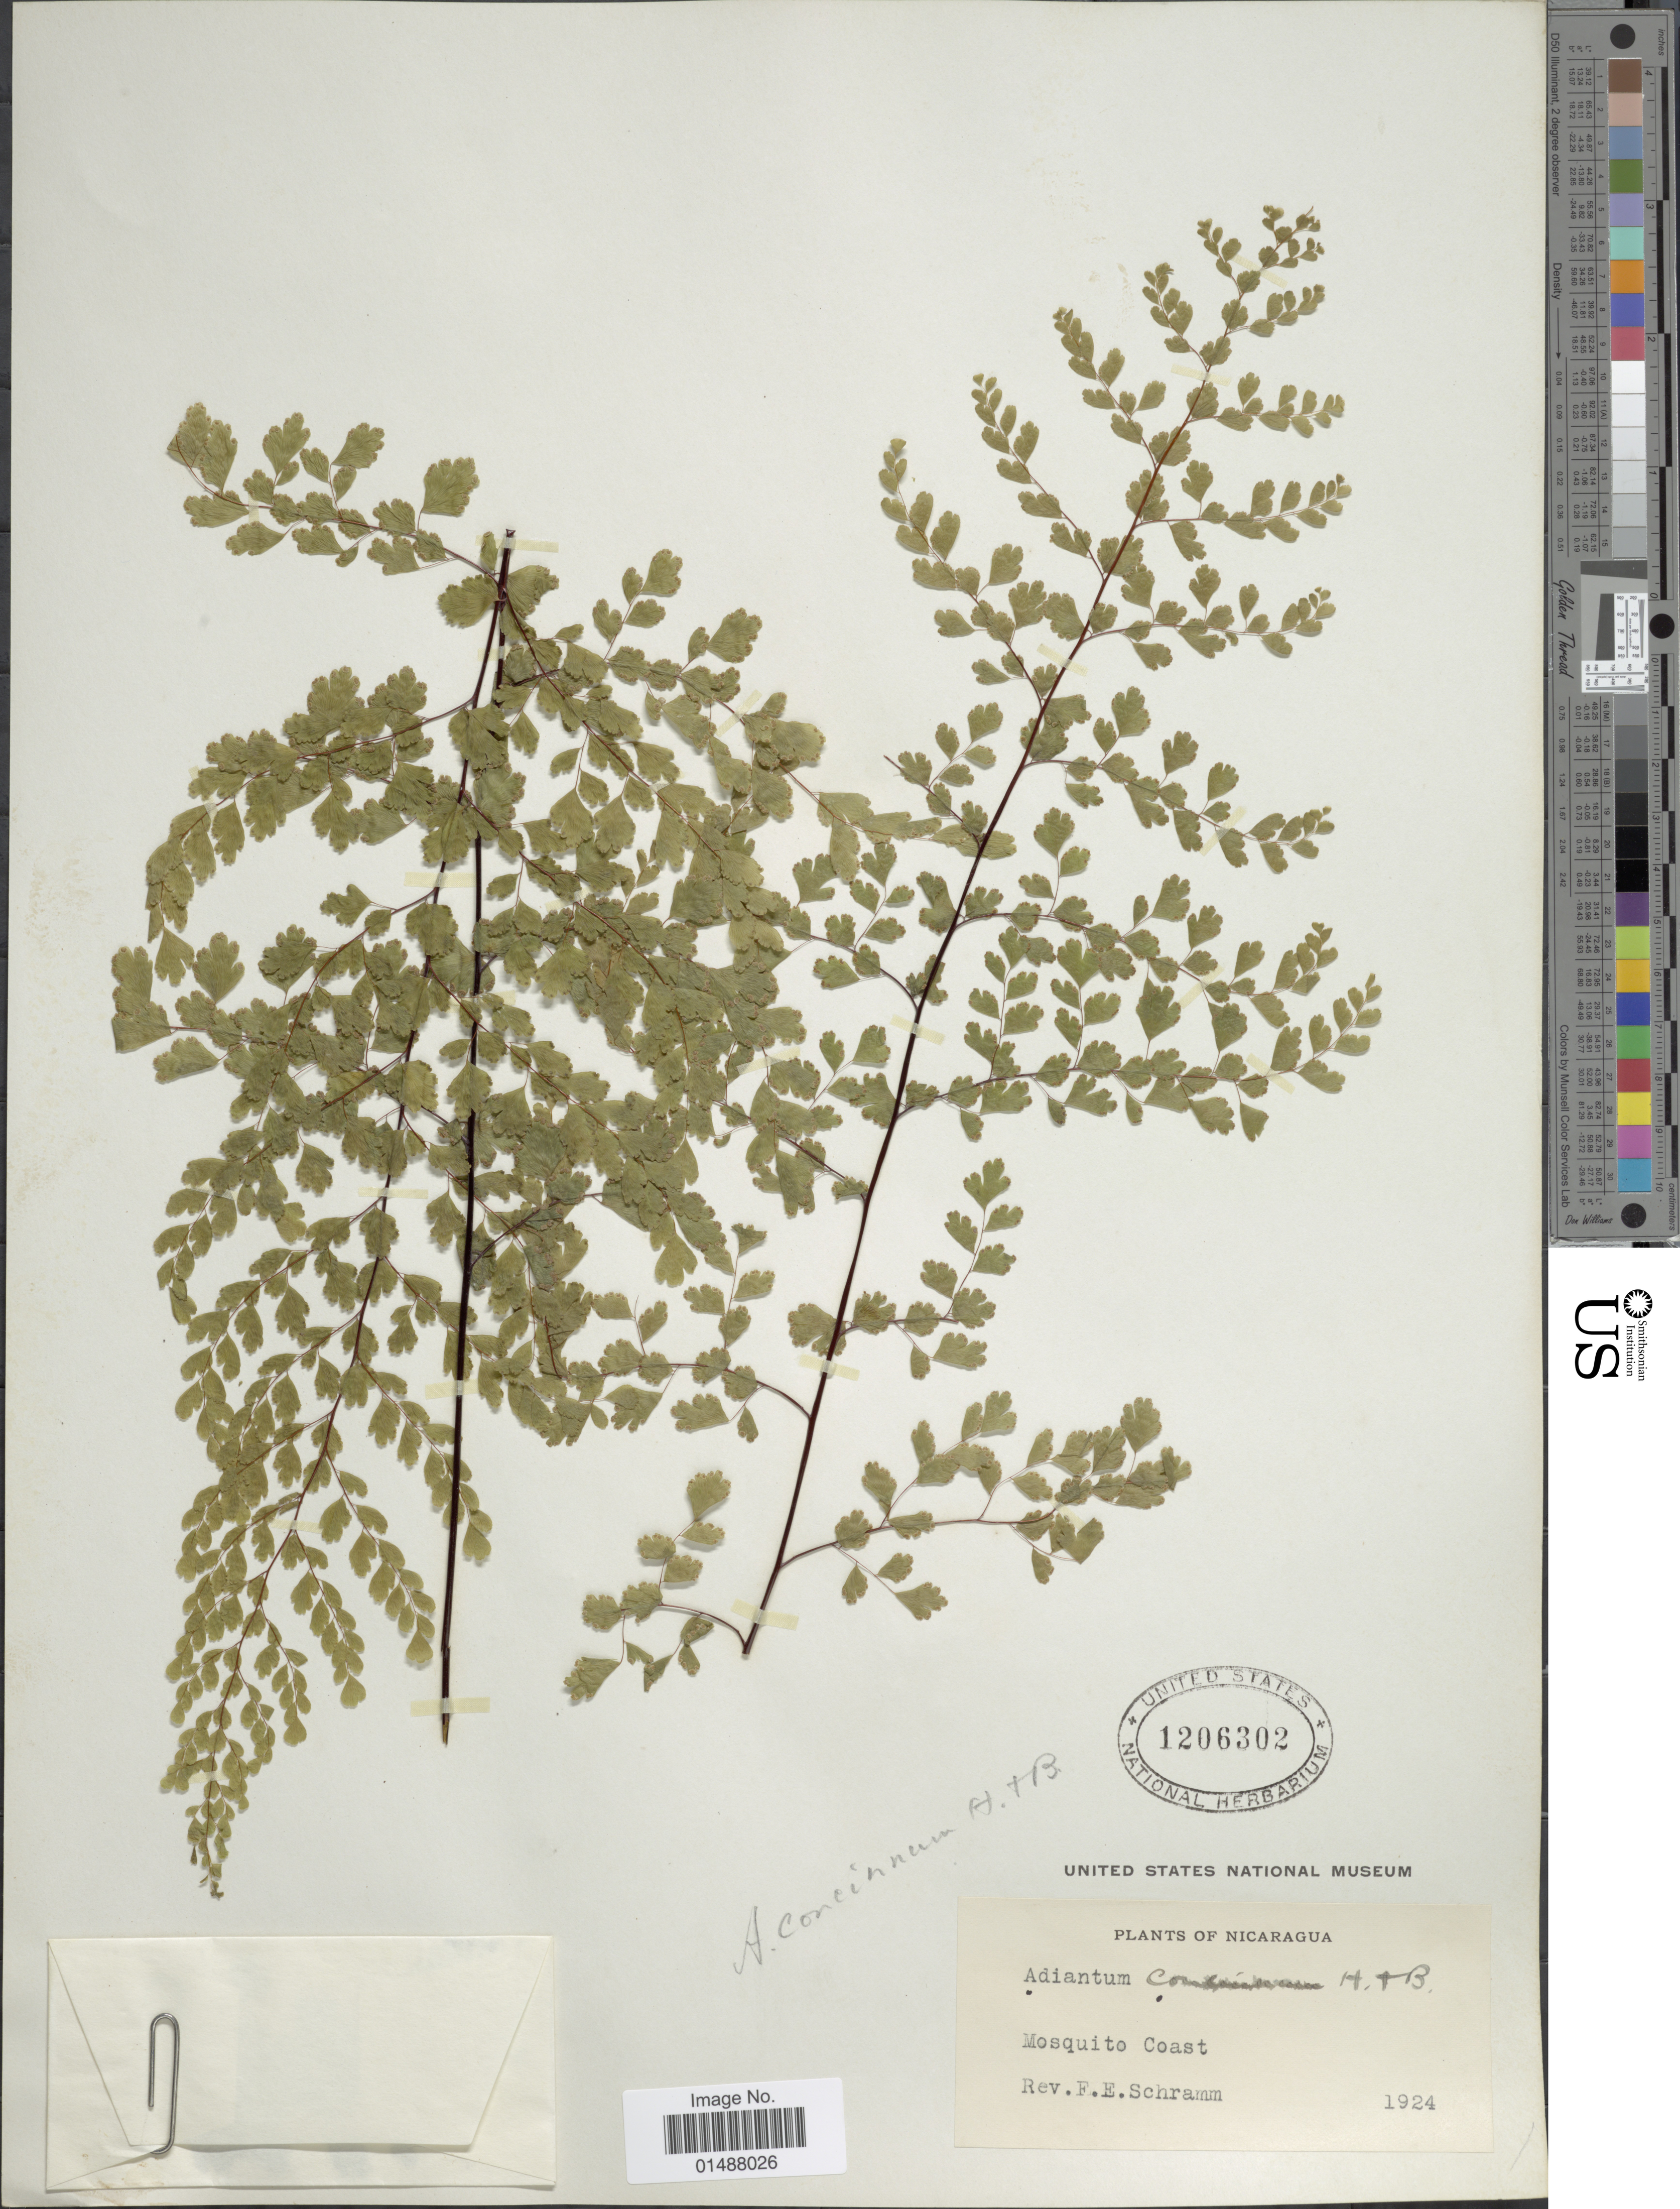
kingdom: Plantae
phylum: Tracheophyta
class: Polypodiopsida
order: Polypodiales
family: Pteridaceae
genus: Adiantum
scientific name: Adiantum concinnum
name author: Humb. & Bonpl. ex Willd.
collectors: F. E. Schramm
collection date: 1924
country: Nicaragua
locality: Mosquito Coast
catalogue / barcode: US 1206302